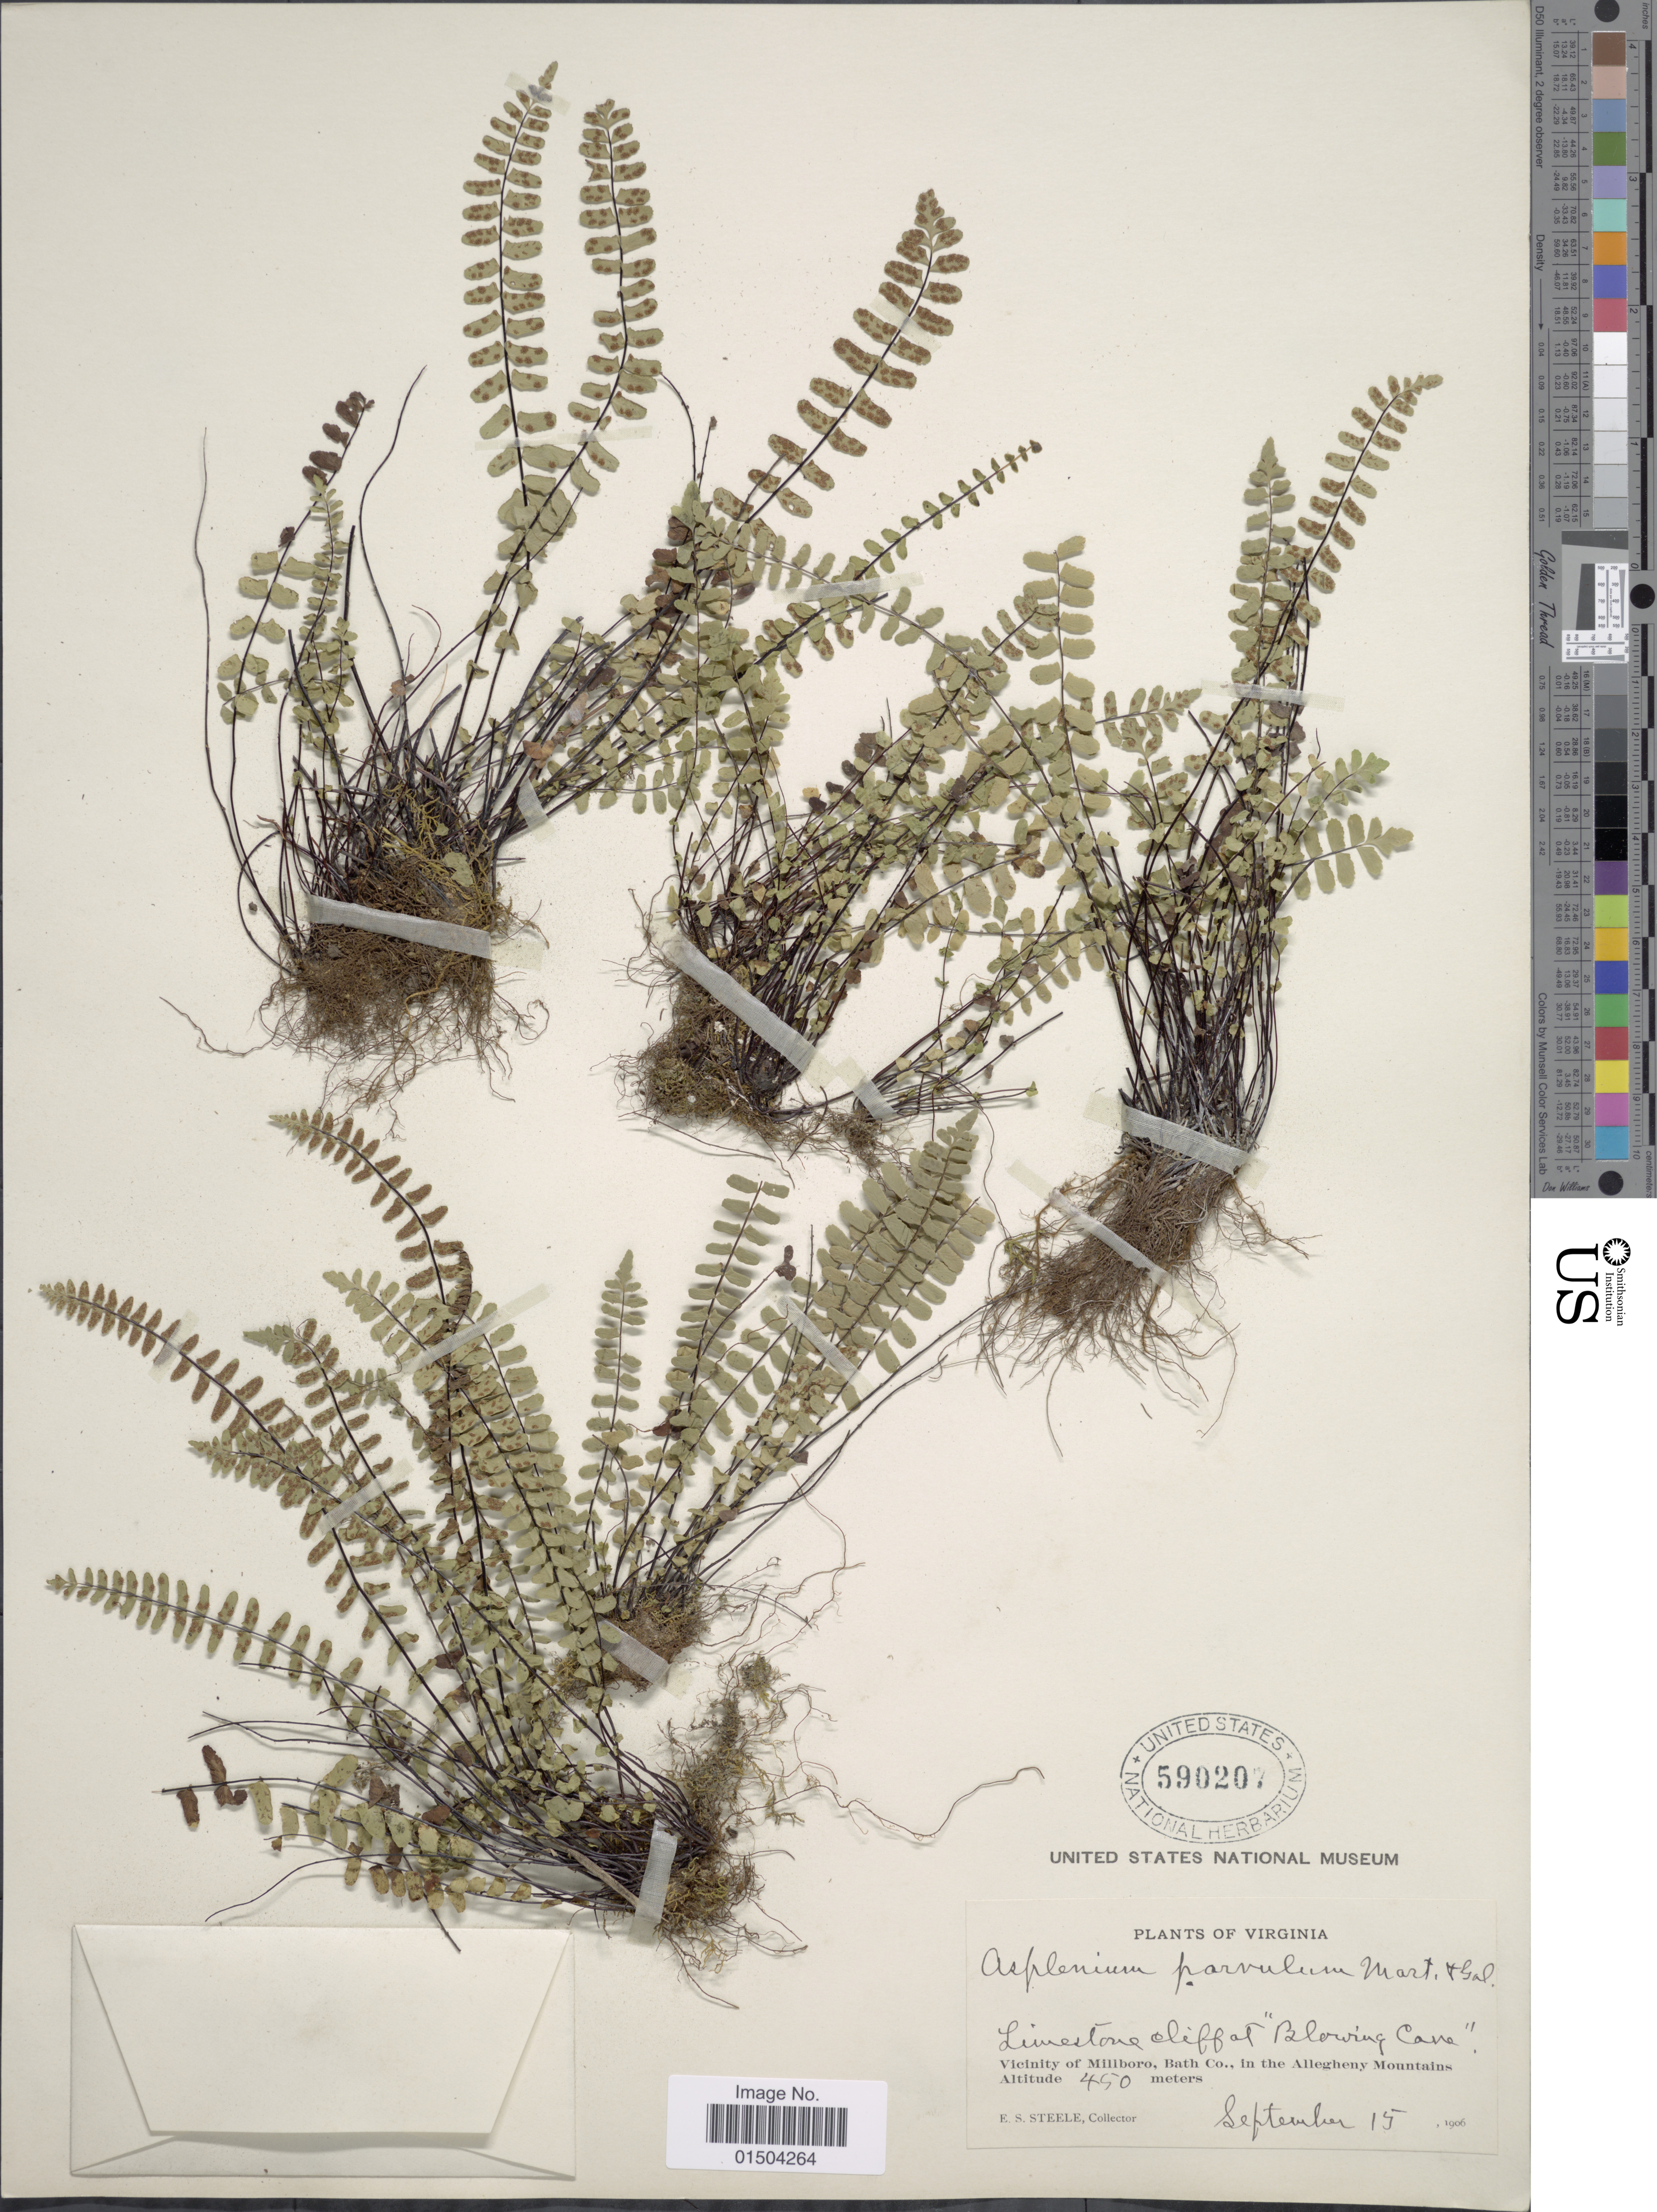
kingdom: Plantae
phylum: Tracheophyta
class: Polypodiopsida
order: Polypodiales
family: Aspleniaceae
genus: Asplenium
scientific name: Asplenium resiliens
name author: Kunze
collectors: E. Steele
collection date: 1906-09-15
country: United States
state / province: Virginia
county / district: Bath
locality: Limestone cliff at "Blowing Cave". Vicinity of Millboro, Bath Co., in the Allegheny Mountains.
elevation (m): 450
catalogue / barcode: US 590207